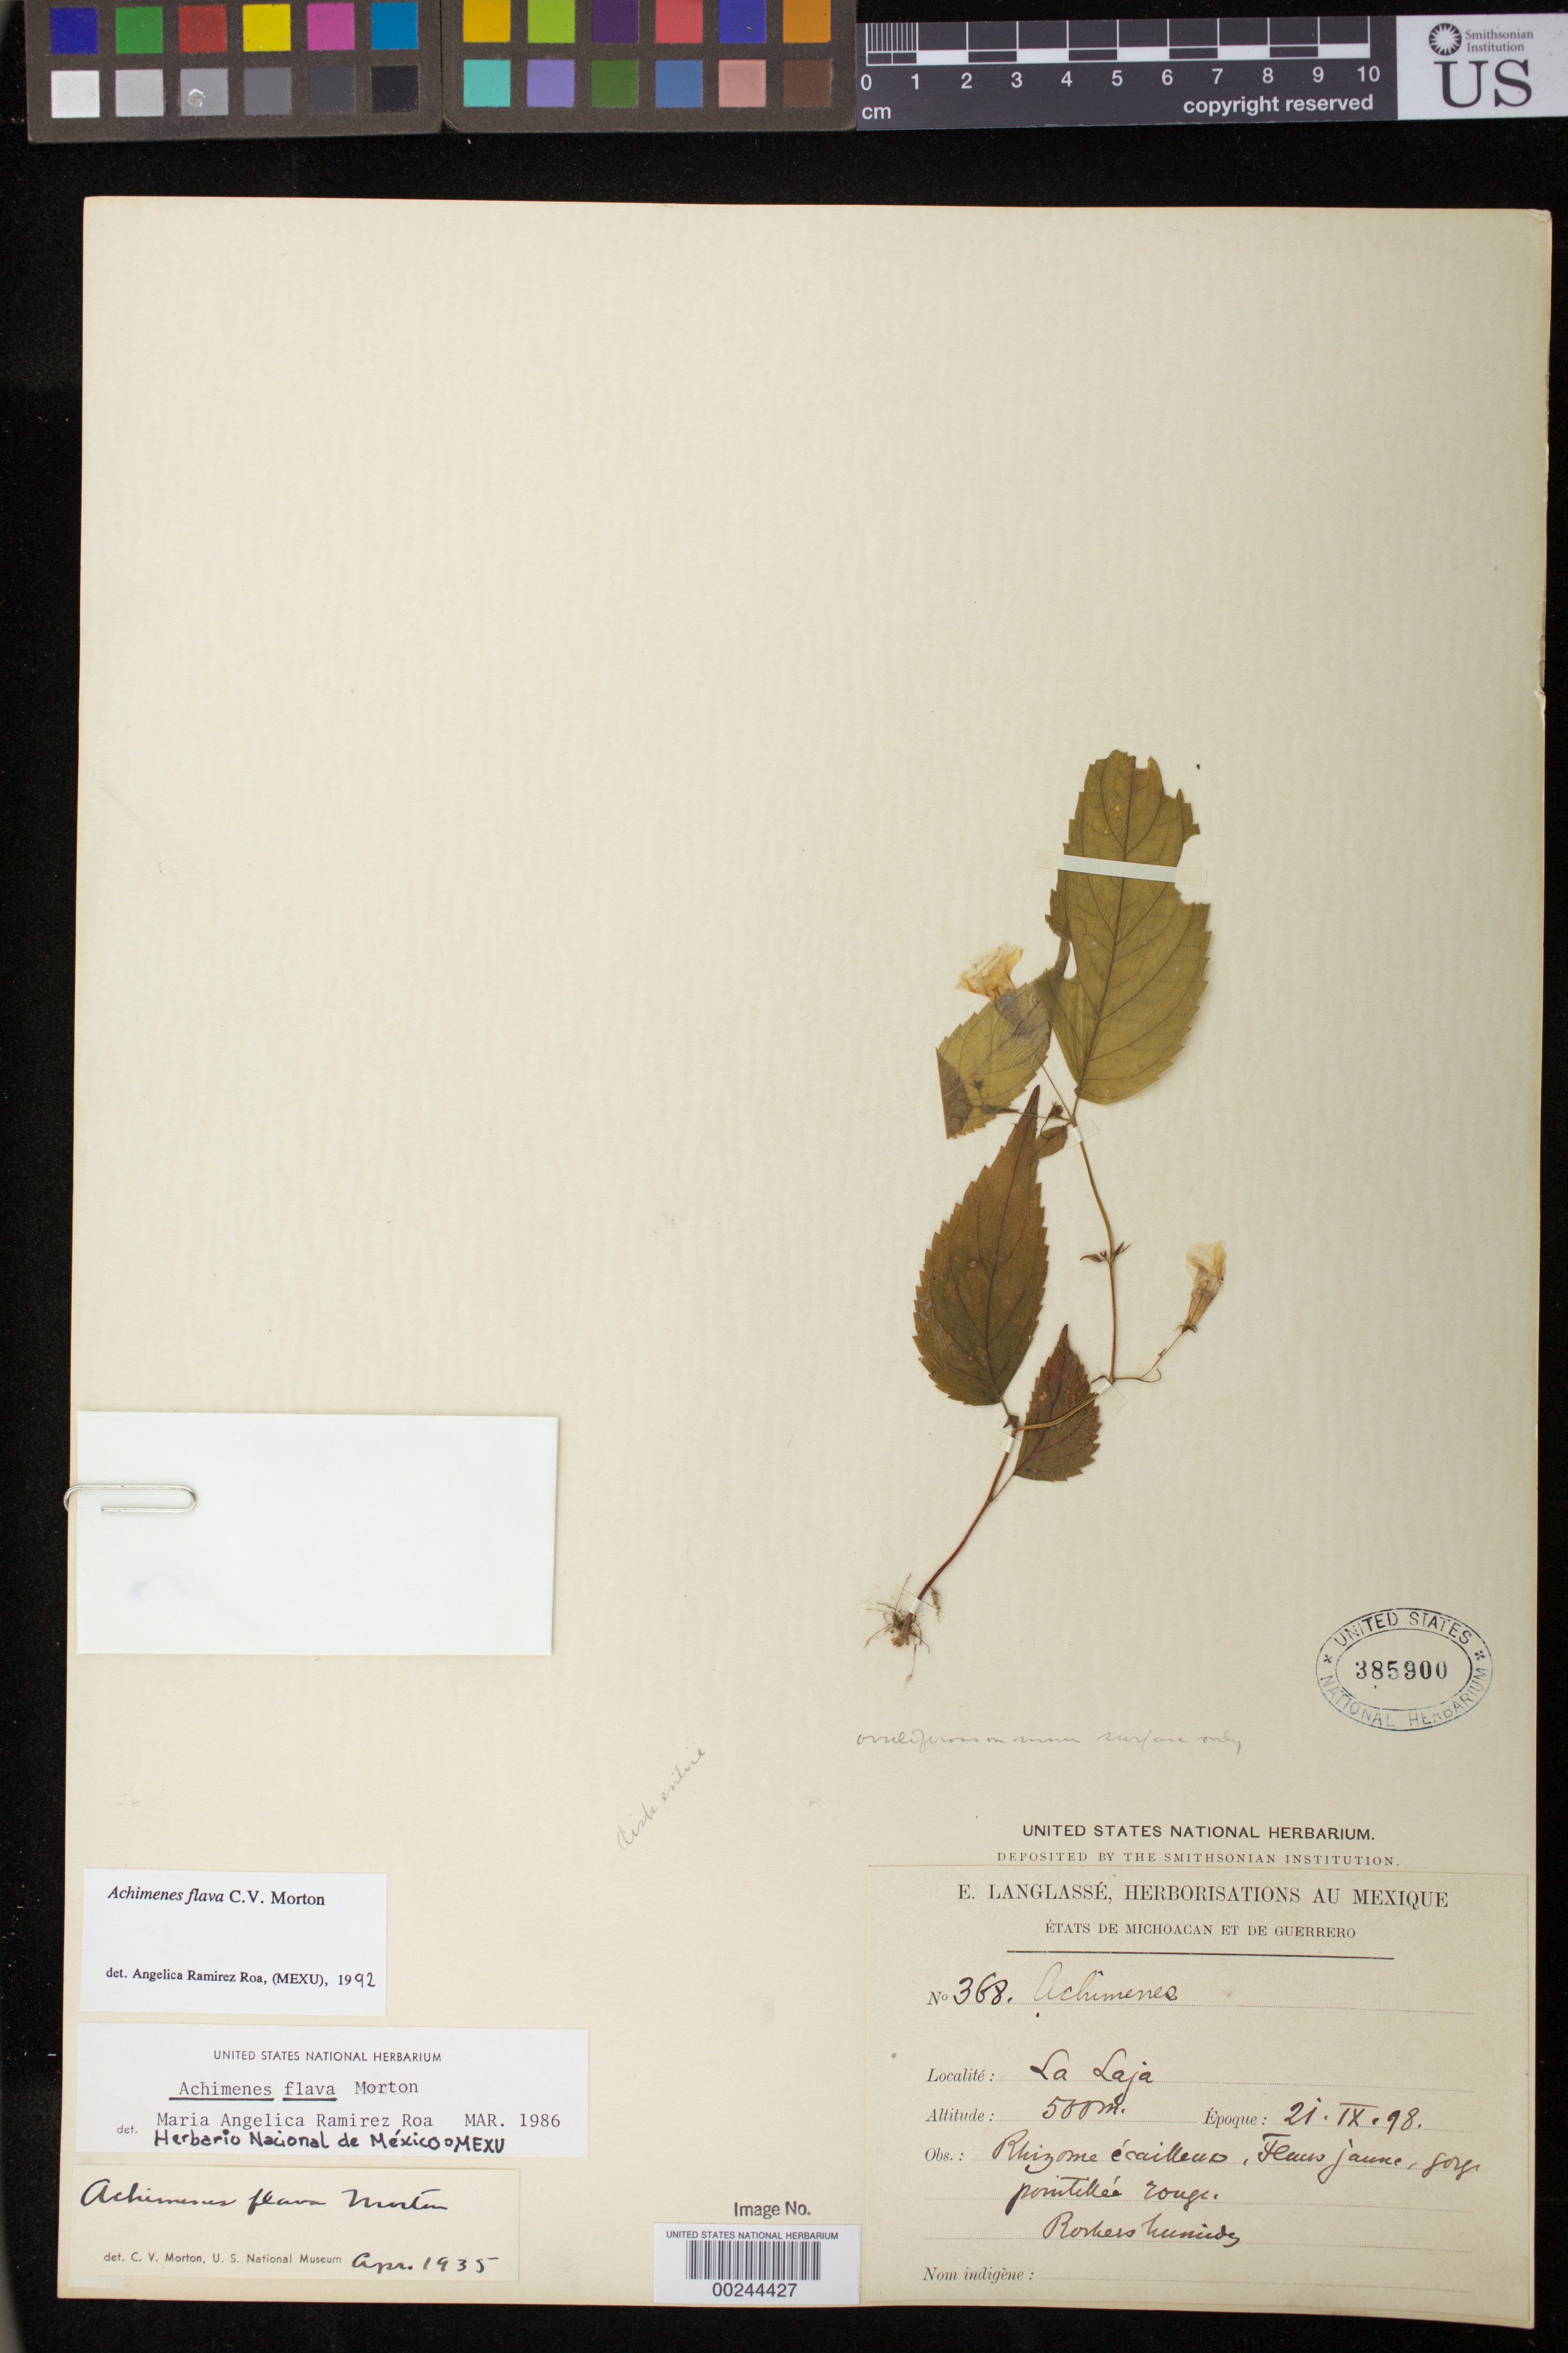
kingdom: Plantae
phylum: Tracheophyta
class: Magnoliopsida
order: Lamiales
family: Gesneriaceae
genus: Achimenes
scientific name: Achimenes flava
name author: C.V. Morton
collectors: E. Langlassé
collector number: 368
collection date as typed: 21 Sep 1898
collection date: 1898-09-21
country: Mexico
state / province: Guerrero / Michoacán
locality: States of Michoacan and Guerrero, La Laja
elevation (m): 500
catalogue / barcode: US 385900